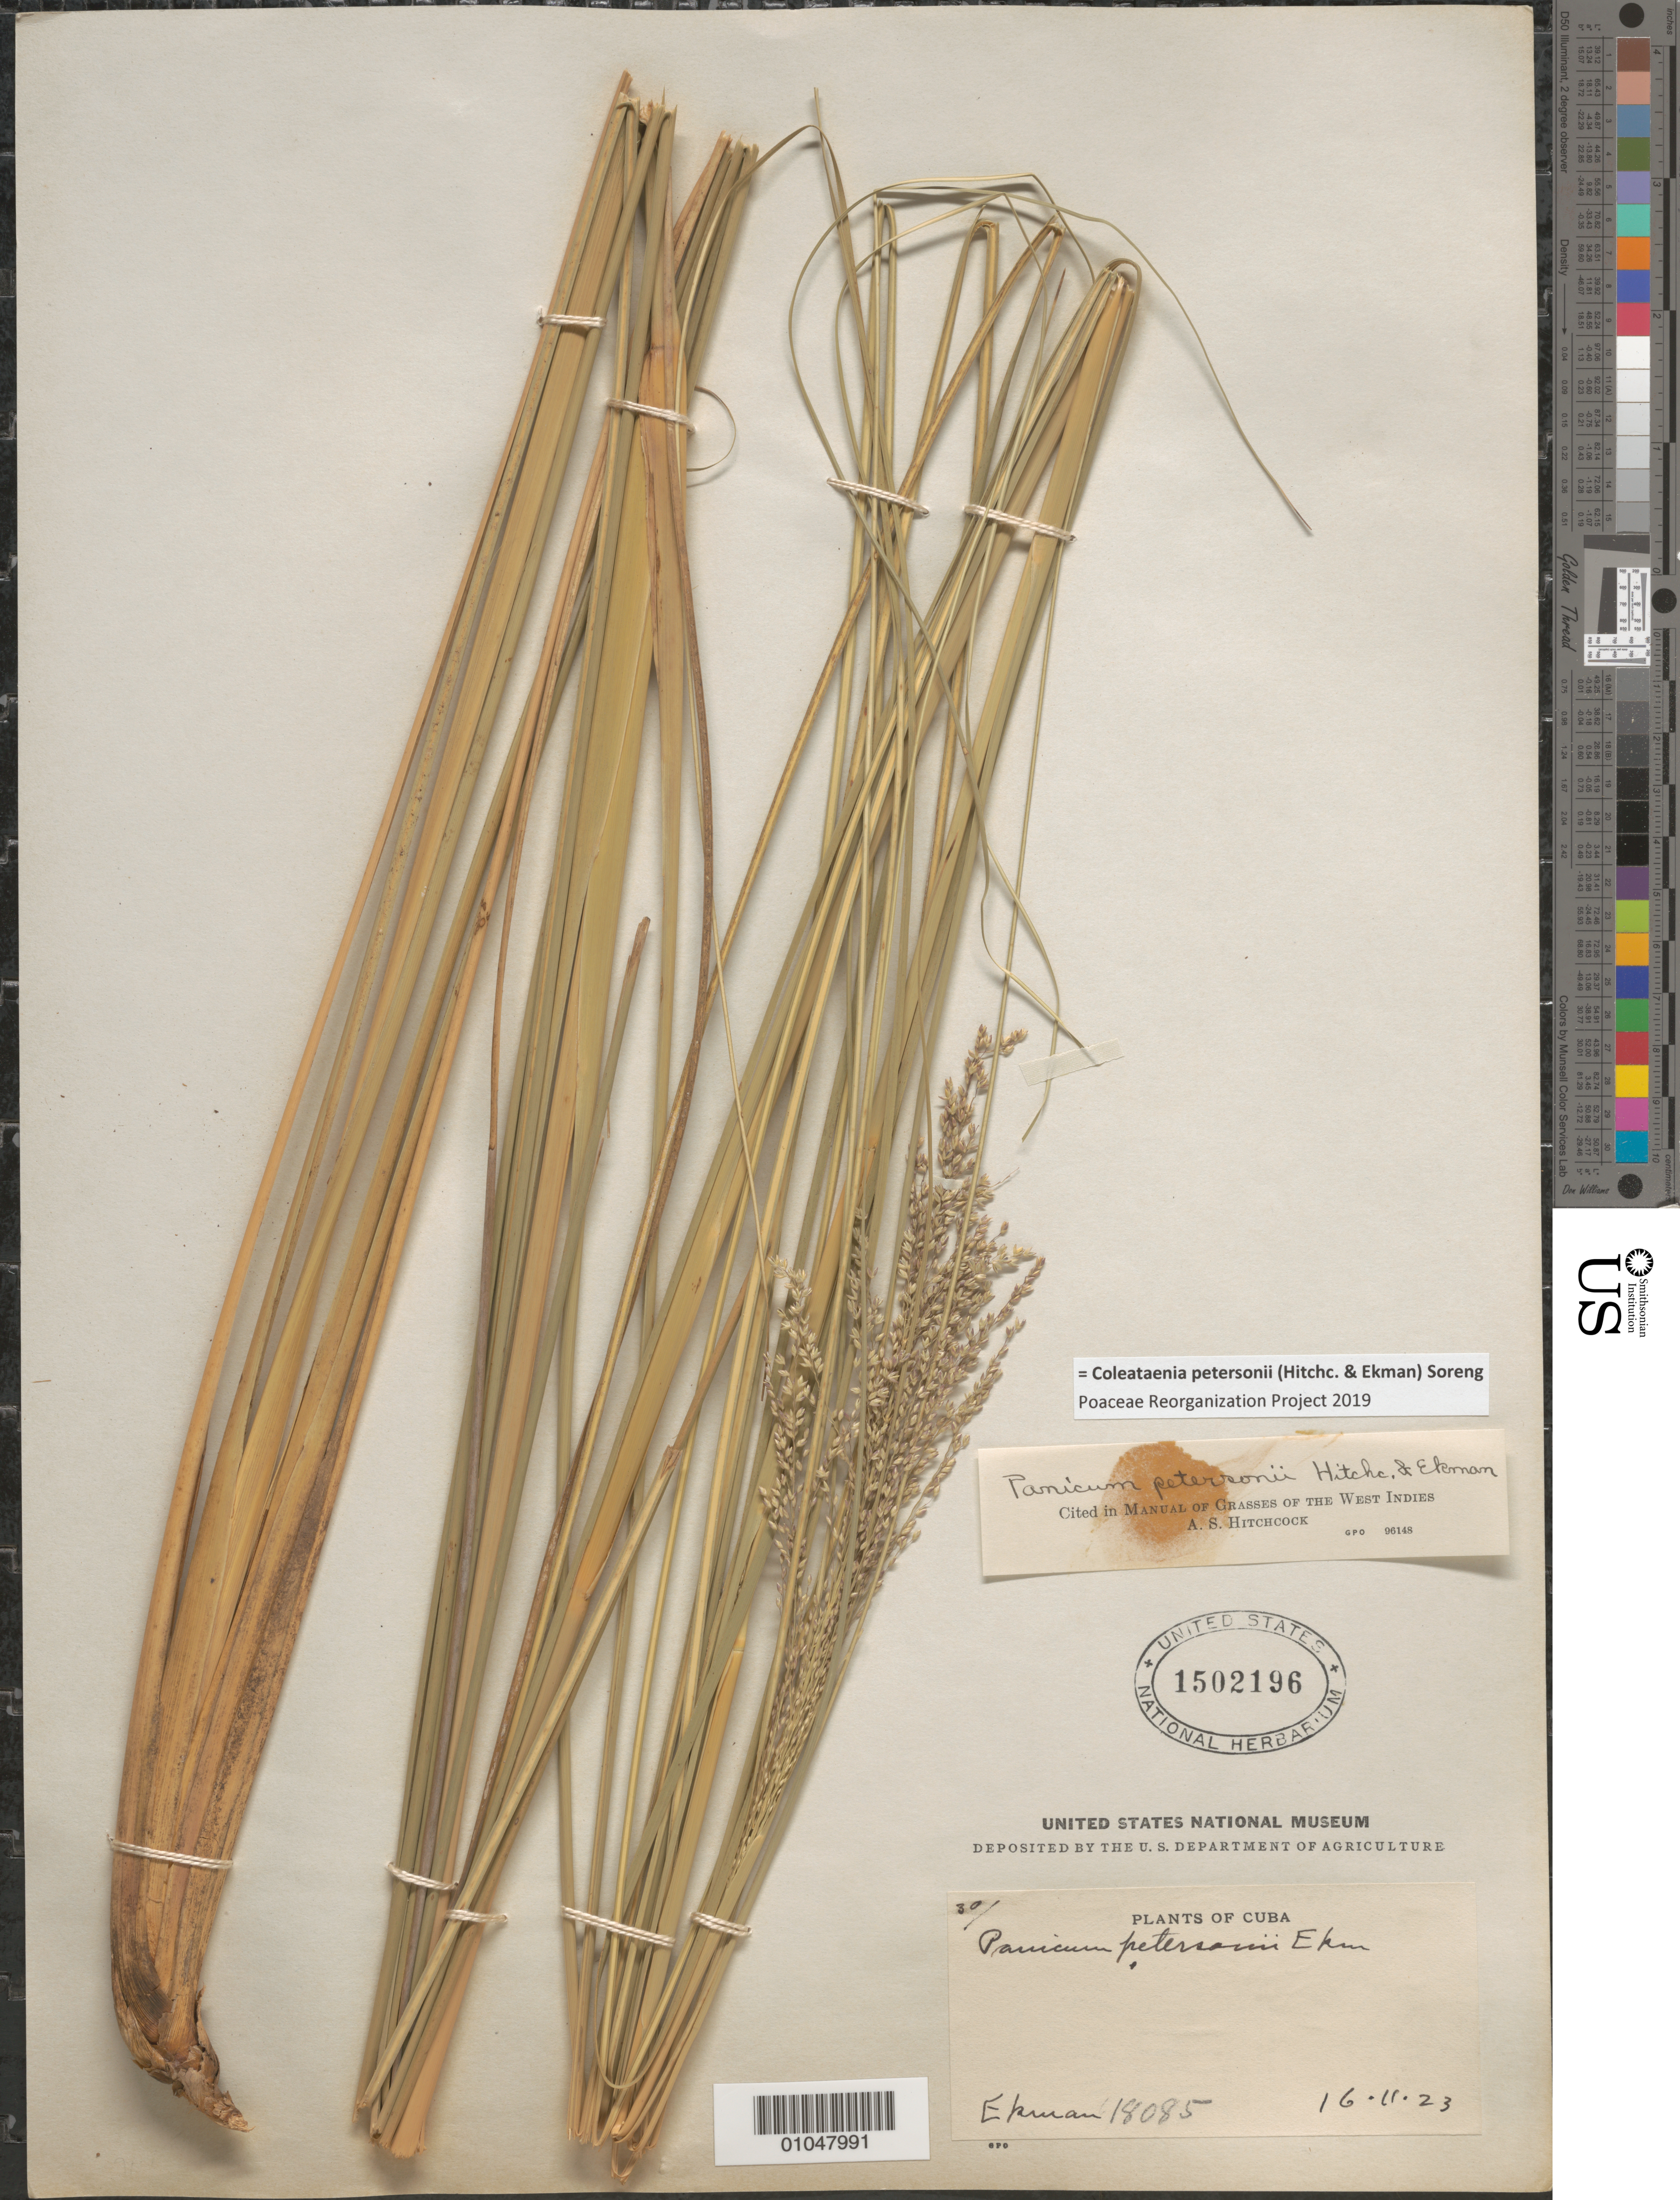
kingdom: Plantae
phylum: Tracheophyta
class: Liliopsida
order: Poales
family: Poaceae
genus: Panicum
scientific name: Panicum petersonii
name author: Hitchc. & Ekman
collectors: E. L. Ekman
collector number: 18085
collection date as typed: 16 Nov 1923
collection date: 1923-11-16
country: Cuba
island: Cuba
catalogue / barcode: US 1502196